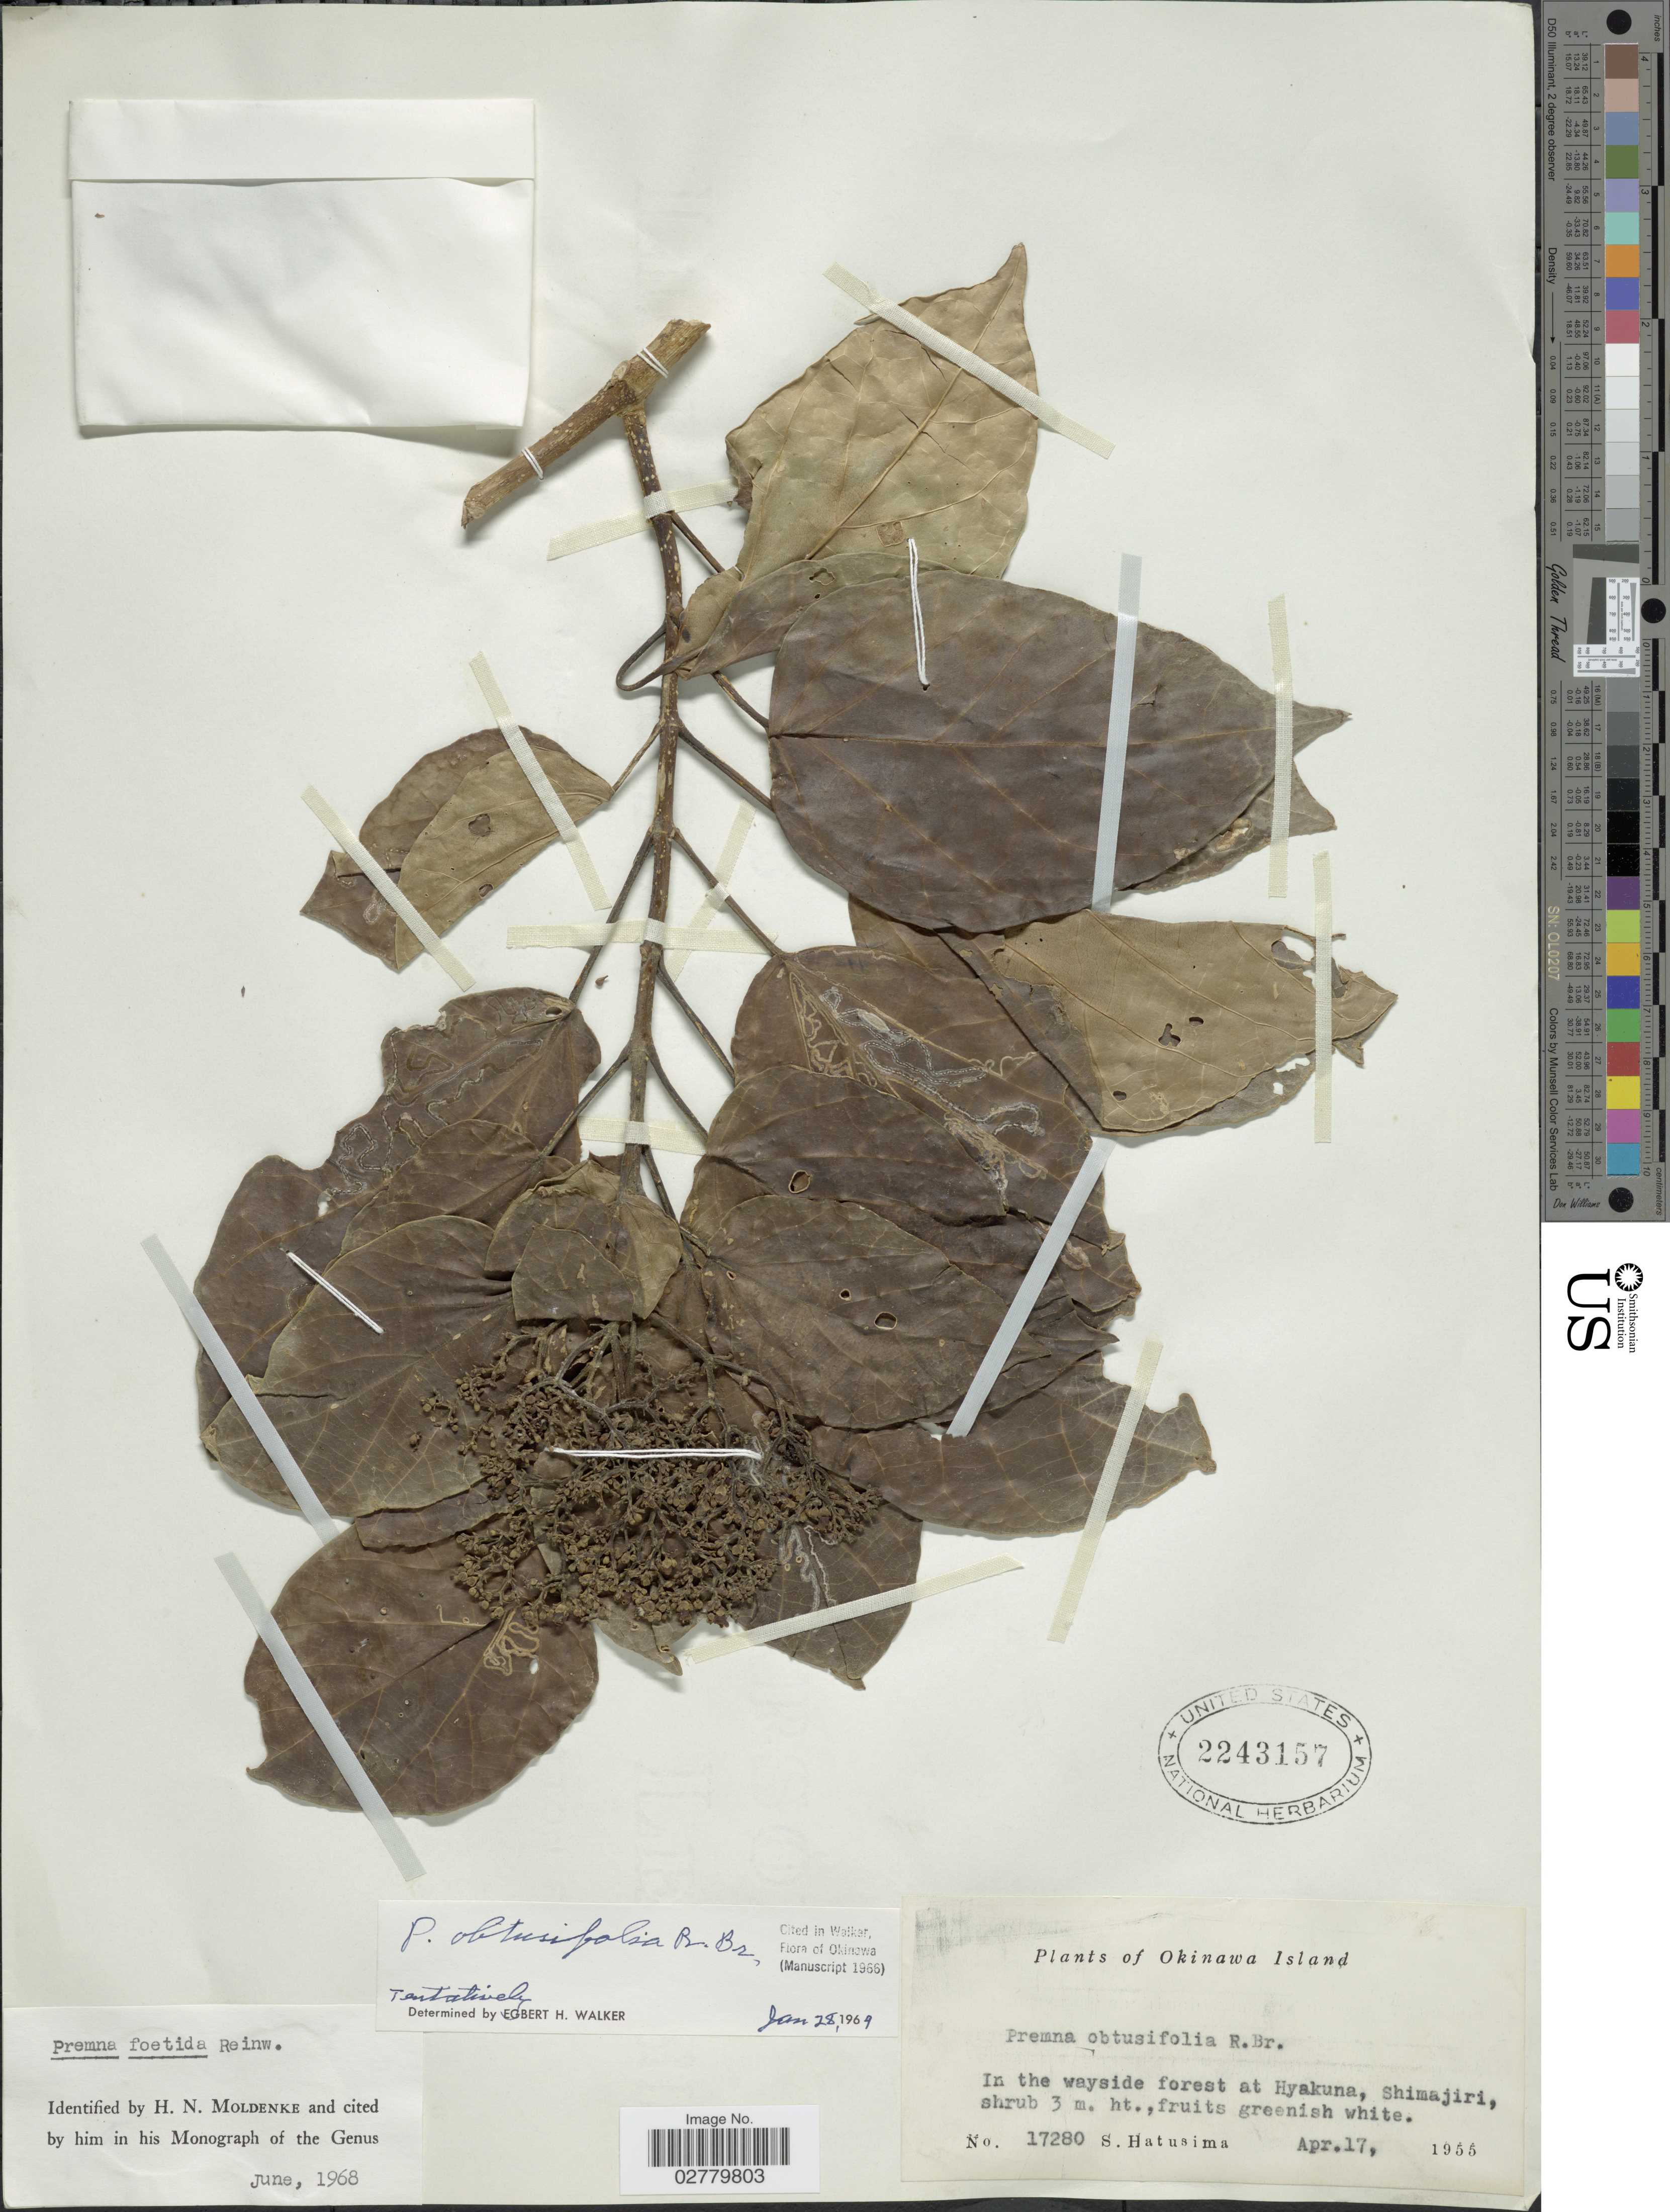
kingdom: Plantae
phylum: Tracheophyta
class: Magnoliopsida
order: Lamiales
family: Lamiaceae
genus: Premna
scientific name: Premna obtusifolia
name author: R. Br.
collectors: S. Hatusima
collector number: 17280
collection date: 1955-04-17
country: Japan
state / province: Okinawa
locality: Okinawa Island. In the wayside forest at Hyakuna, Shimajiri.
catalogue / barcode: US 2243157